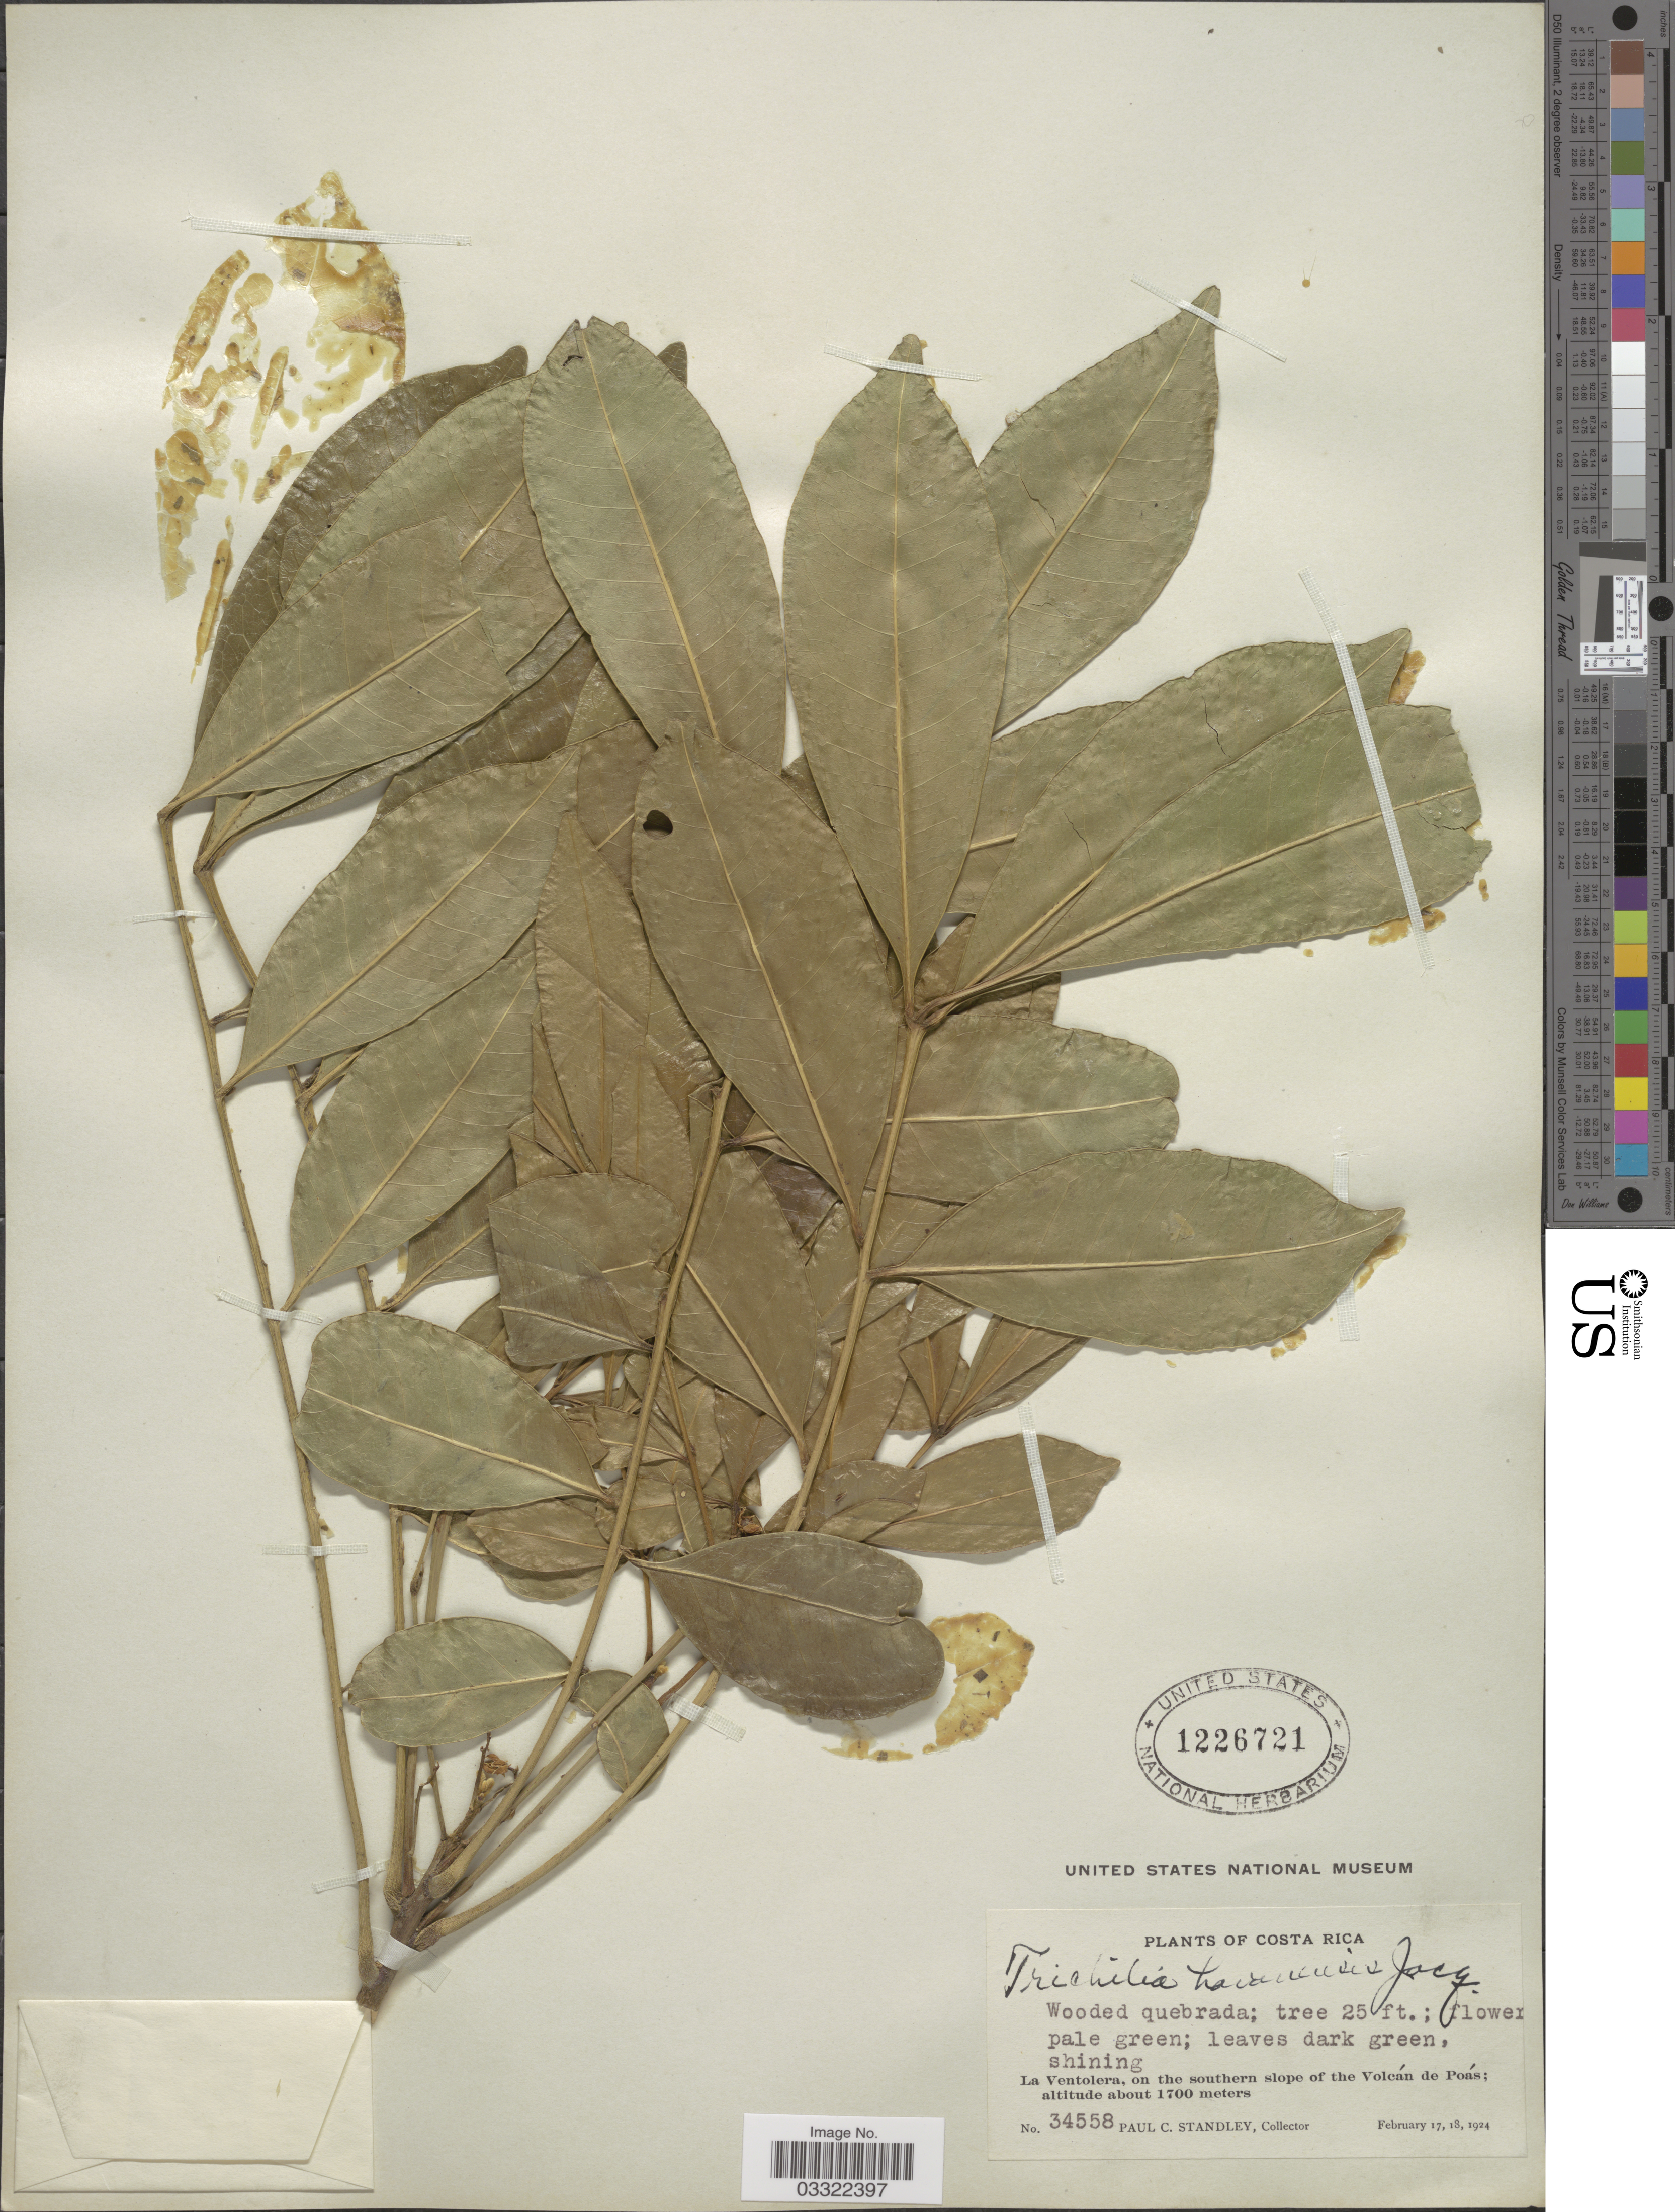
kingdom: Plantae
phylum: Tracheophyta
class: Magnoliopsida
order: Sapindales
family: Meliaceae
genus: Trichilia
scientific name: Trichilia havanensis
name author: Jacq.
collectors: P. C. Standley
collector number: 34558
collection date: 1924-02-17/1924-02-18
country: Costa Rica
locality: La Ventolera, on the southern slope of the Volcán de Poás.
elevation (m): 1700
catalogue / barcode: US 1226721